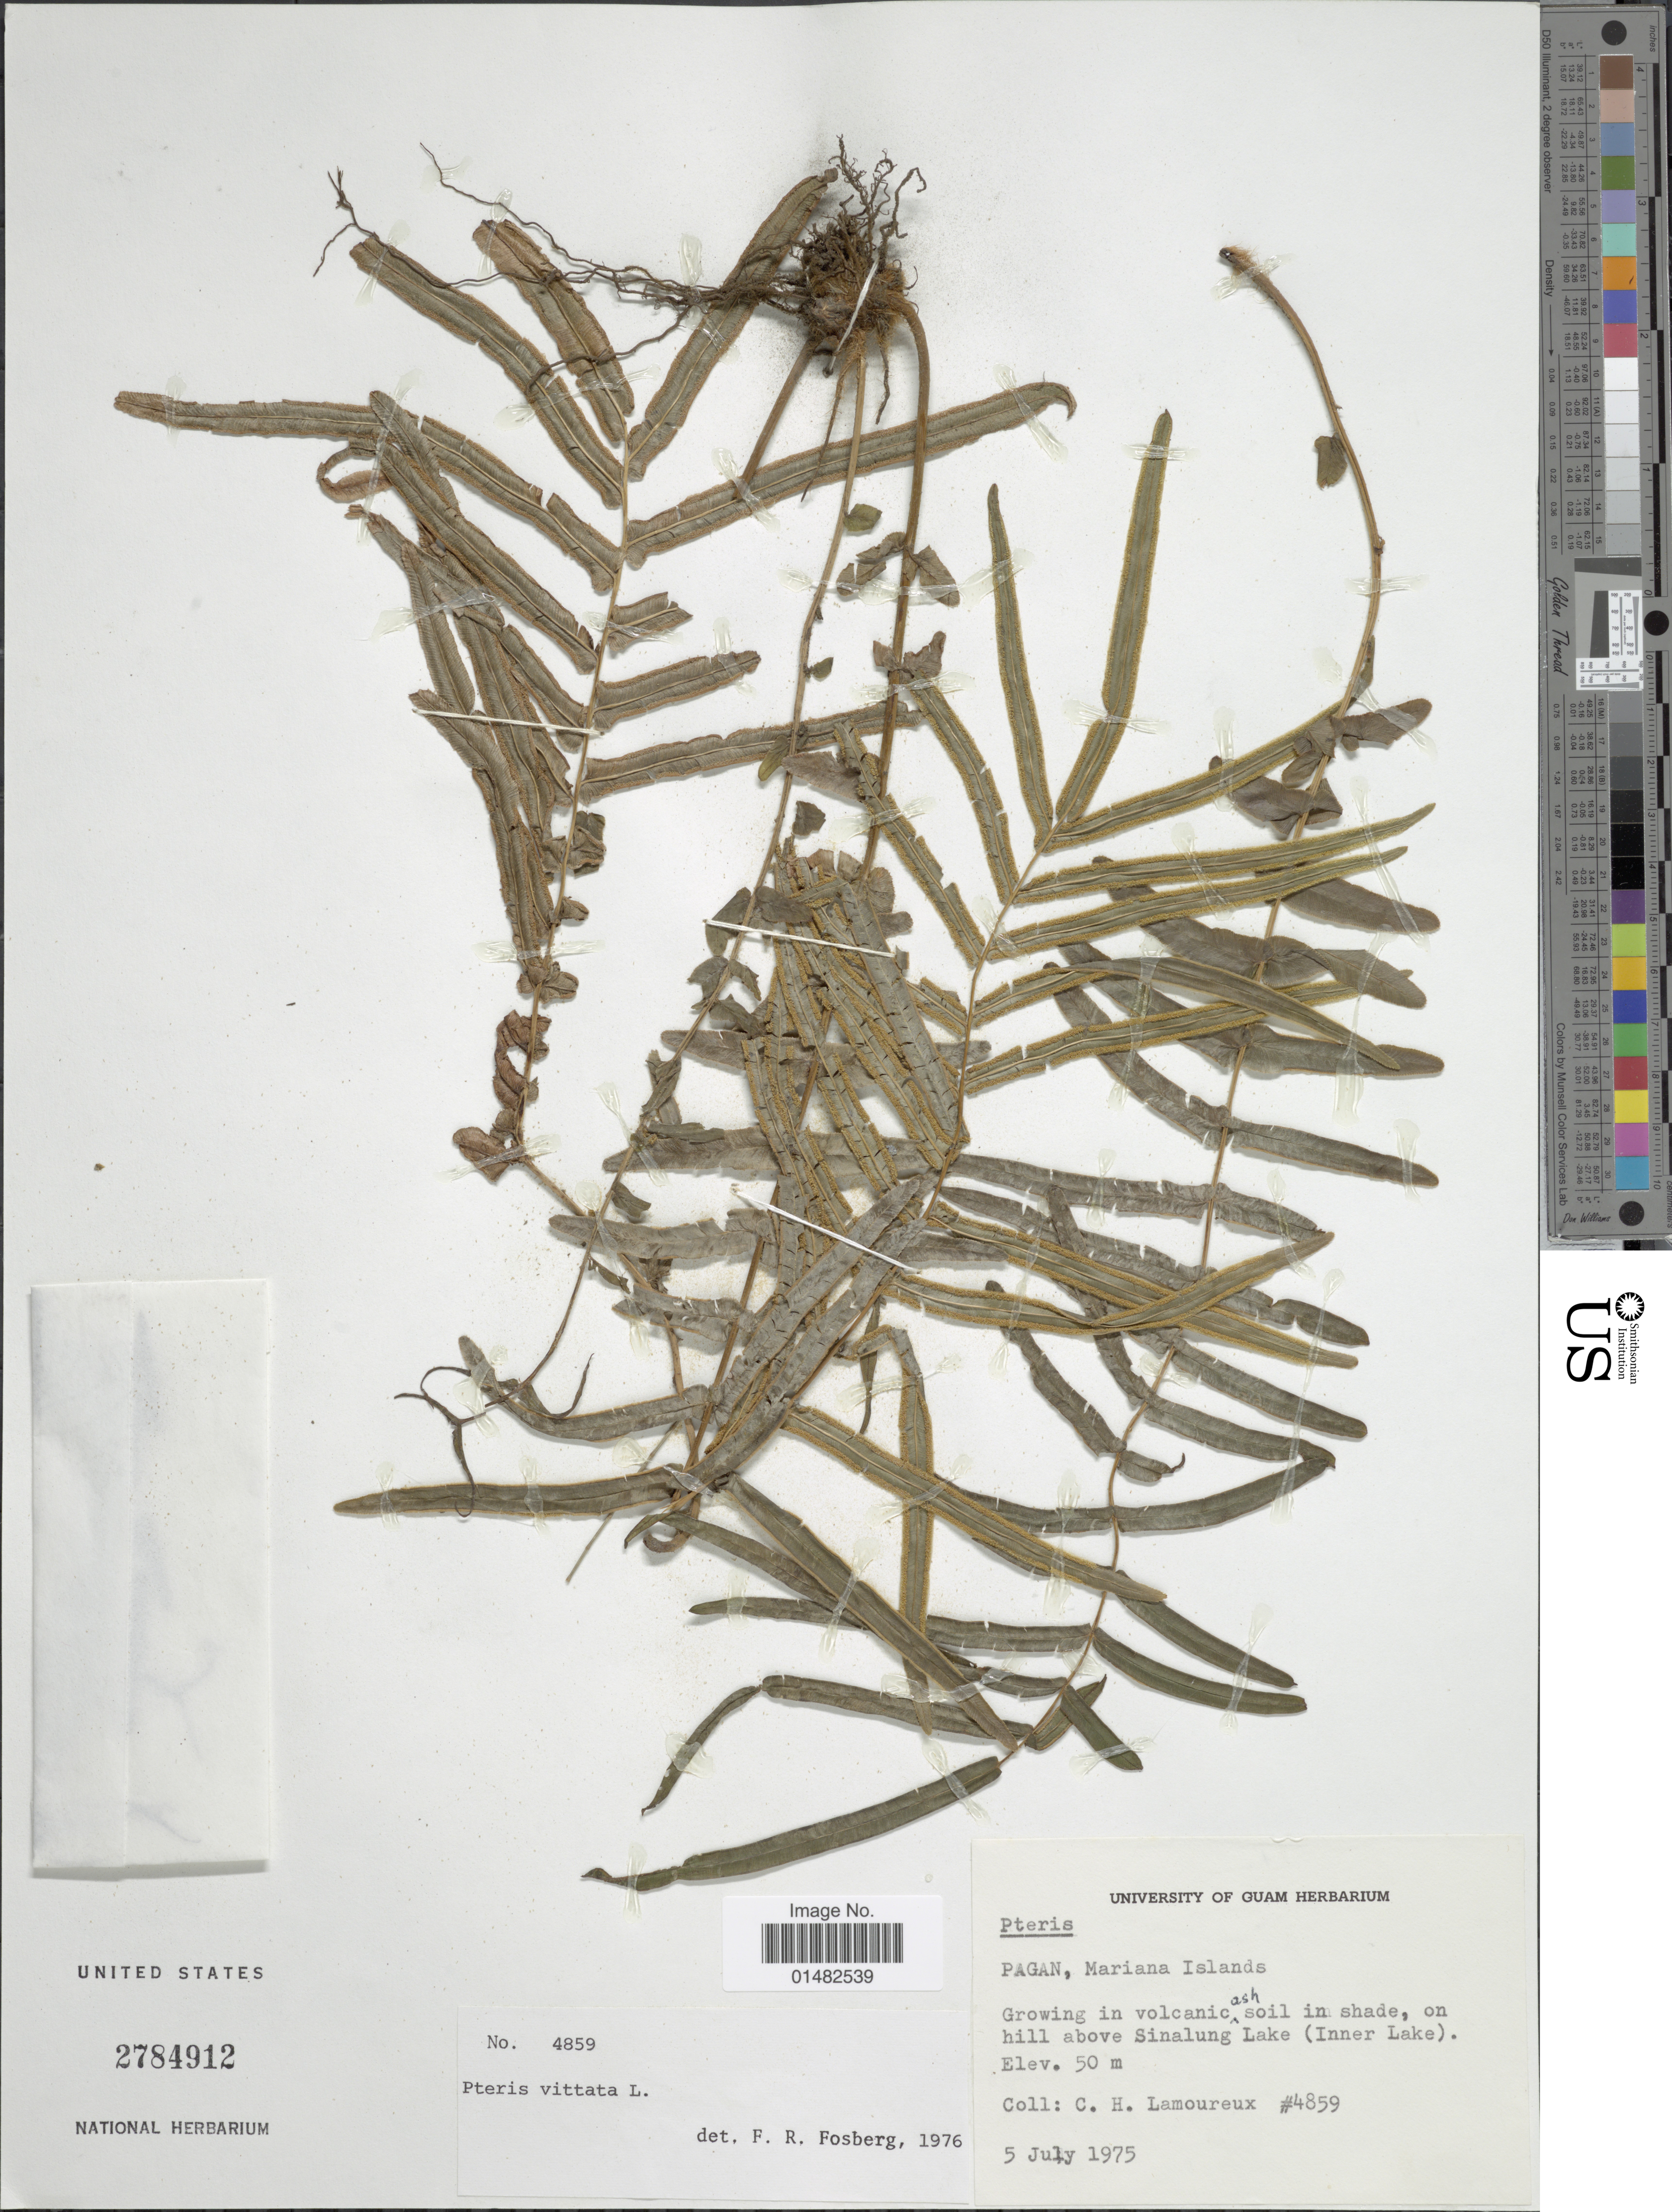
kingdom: Plantae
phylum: Tracheophyta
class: Polypodiopsida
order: Polypodiales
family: Pteridaceae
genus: Pteris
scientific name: Pteris vittata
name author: L.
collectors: C. Lamoureaux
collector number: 4859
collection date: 1975-07-05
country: Northern Mariana Islands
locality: Pagan, Growing in volcanic ash soil in shade, on hull above Sinalung Lake (Inner Lake)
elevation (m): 50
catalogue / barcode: US 2784912